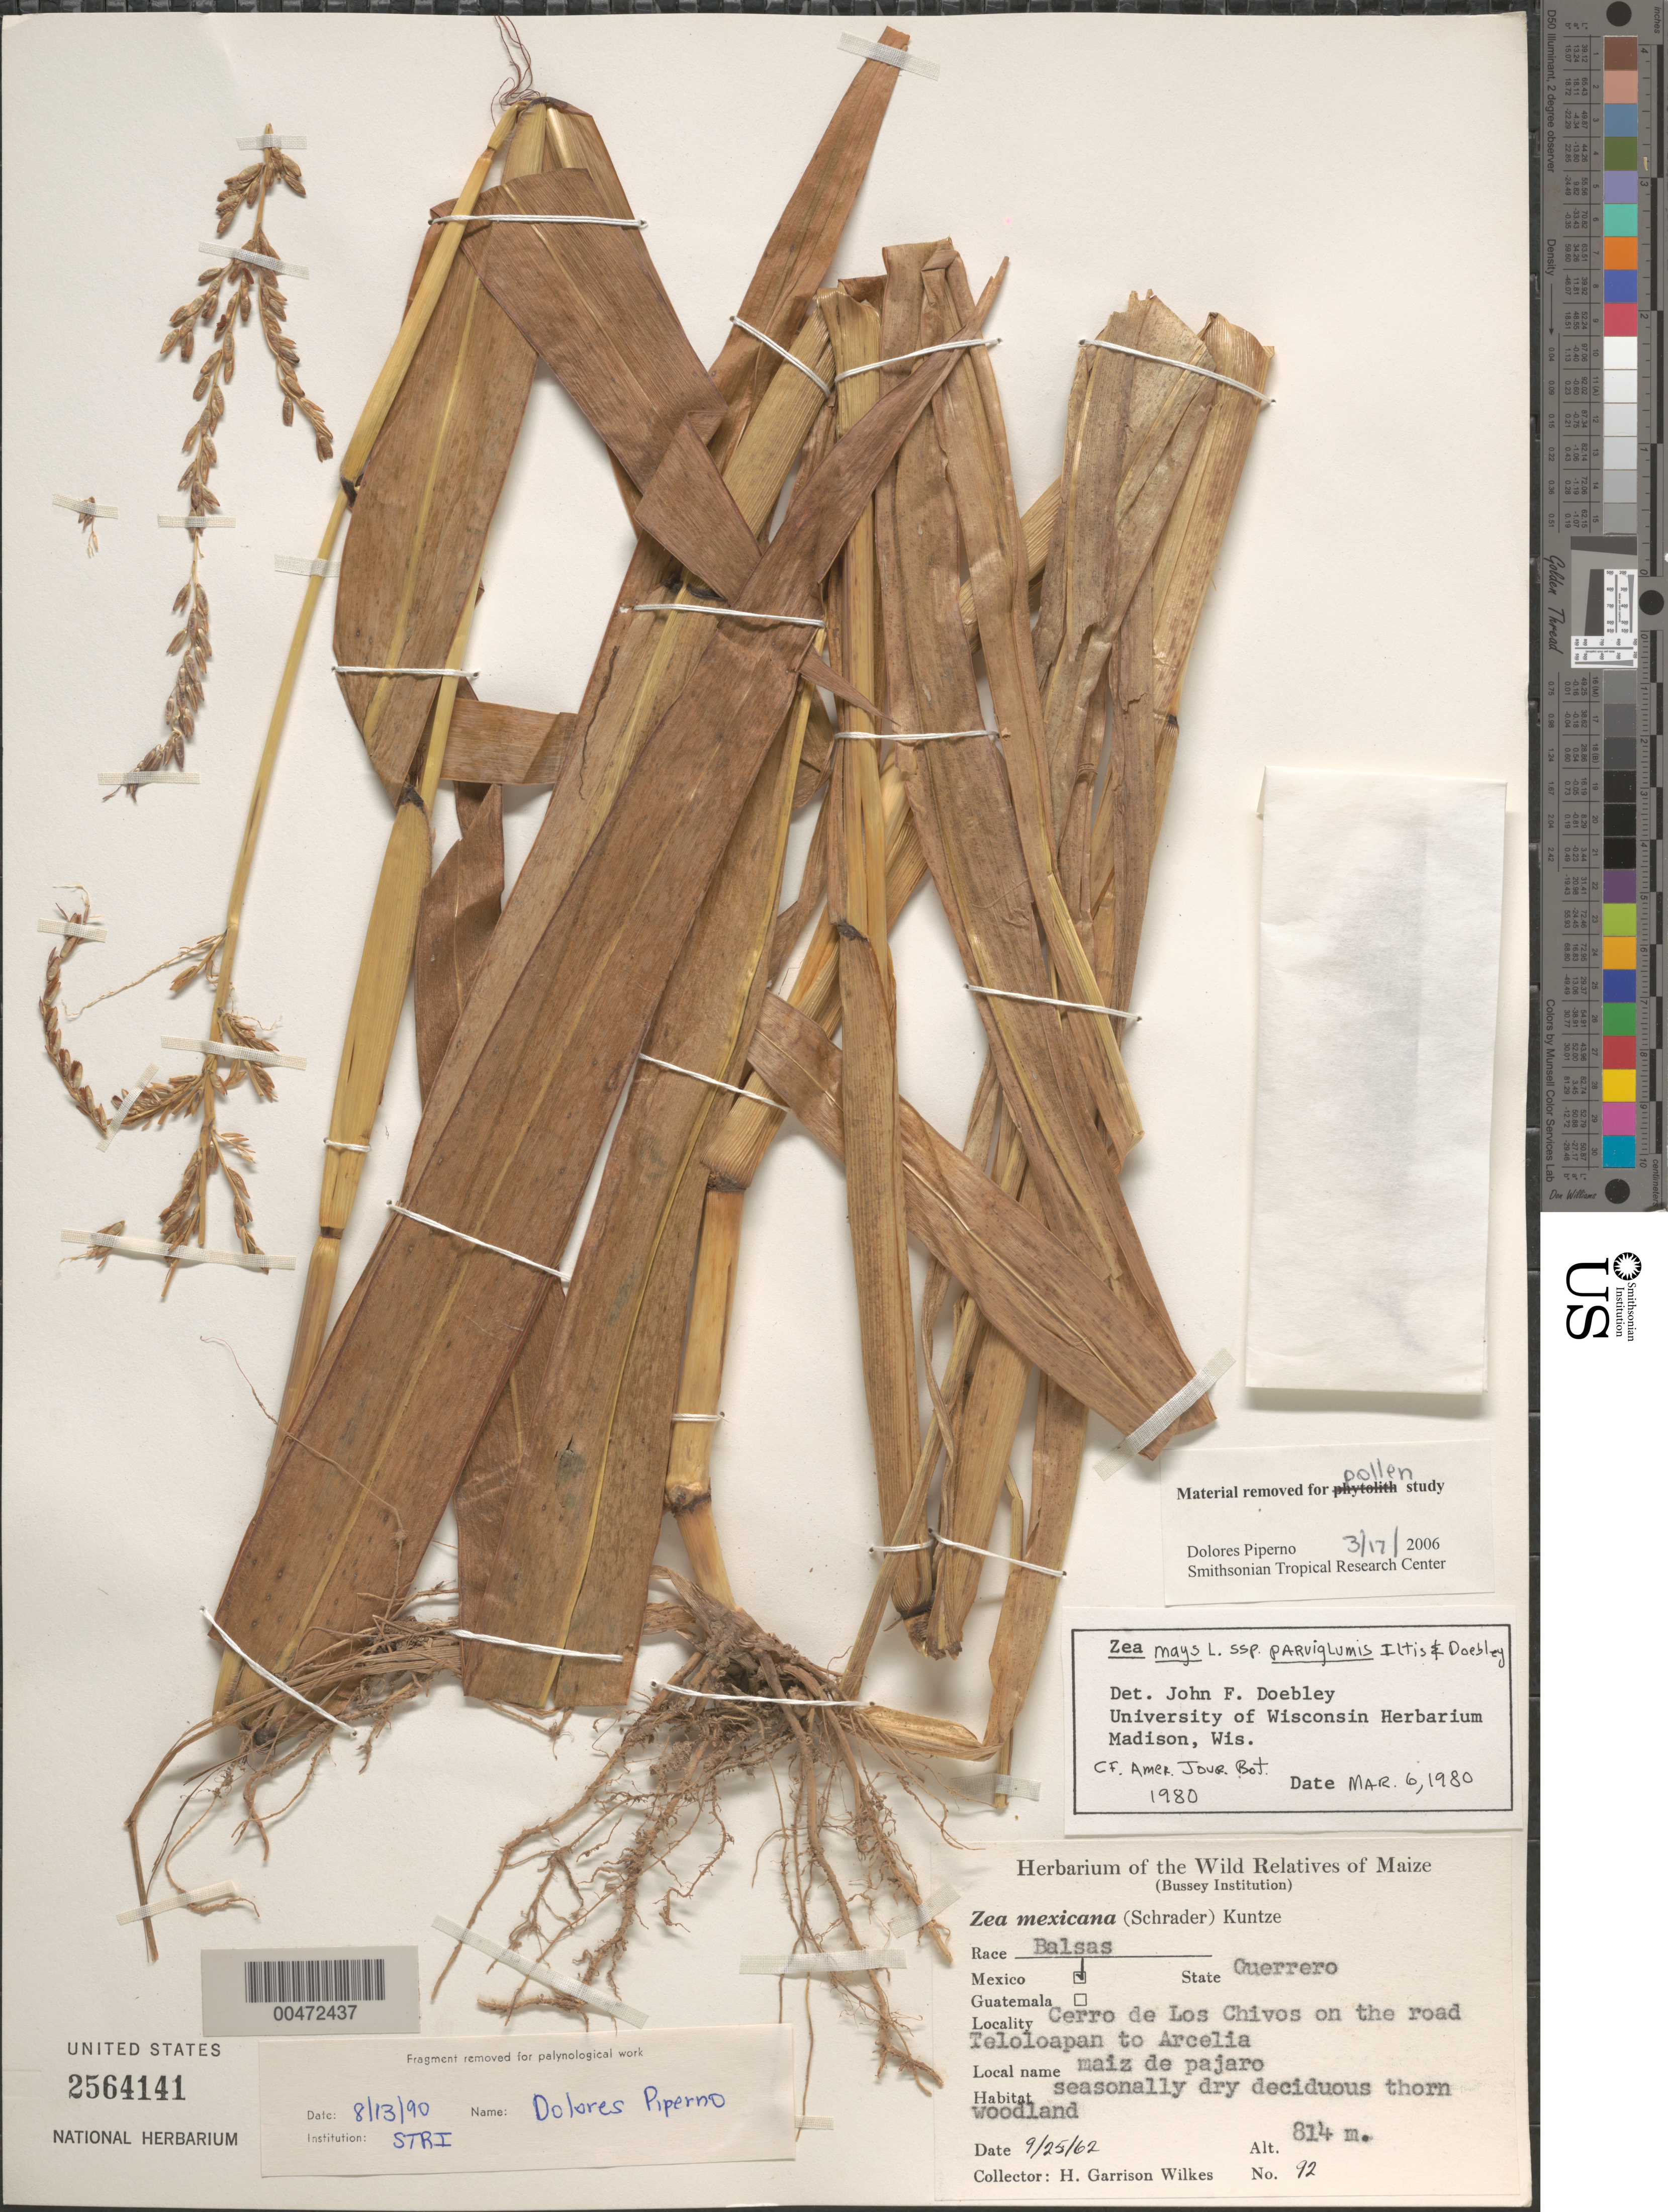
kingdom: Plantae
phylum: Tracheophyta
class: Liliopsida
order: Poales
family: Poaceae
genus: Zea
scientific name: Zea mays subsp. parviglumis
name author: Iltis & Doebley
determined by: Doebley, John F.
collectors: H. G. Wilkes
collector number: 92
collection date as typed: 25 Sep 1962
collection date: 1962-09-25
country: Mexico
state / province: Guerrero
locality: Cerro de Los Chivos on the rd Teloloapan to Arcelia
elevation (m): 814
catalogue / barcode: US 2564141